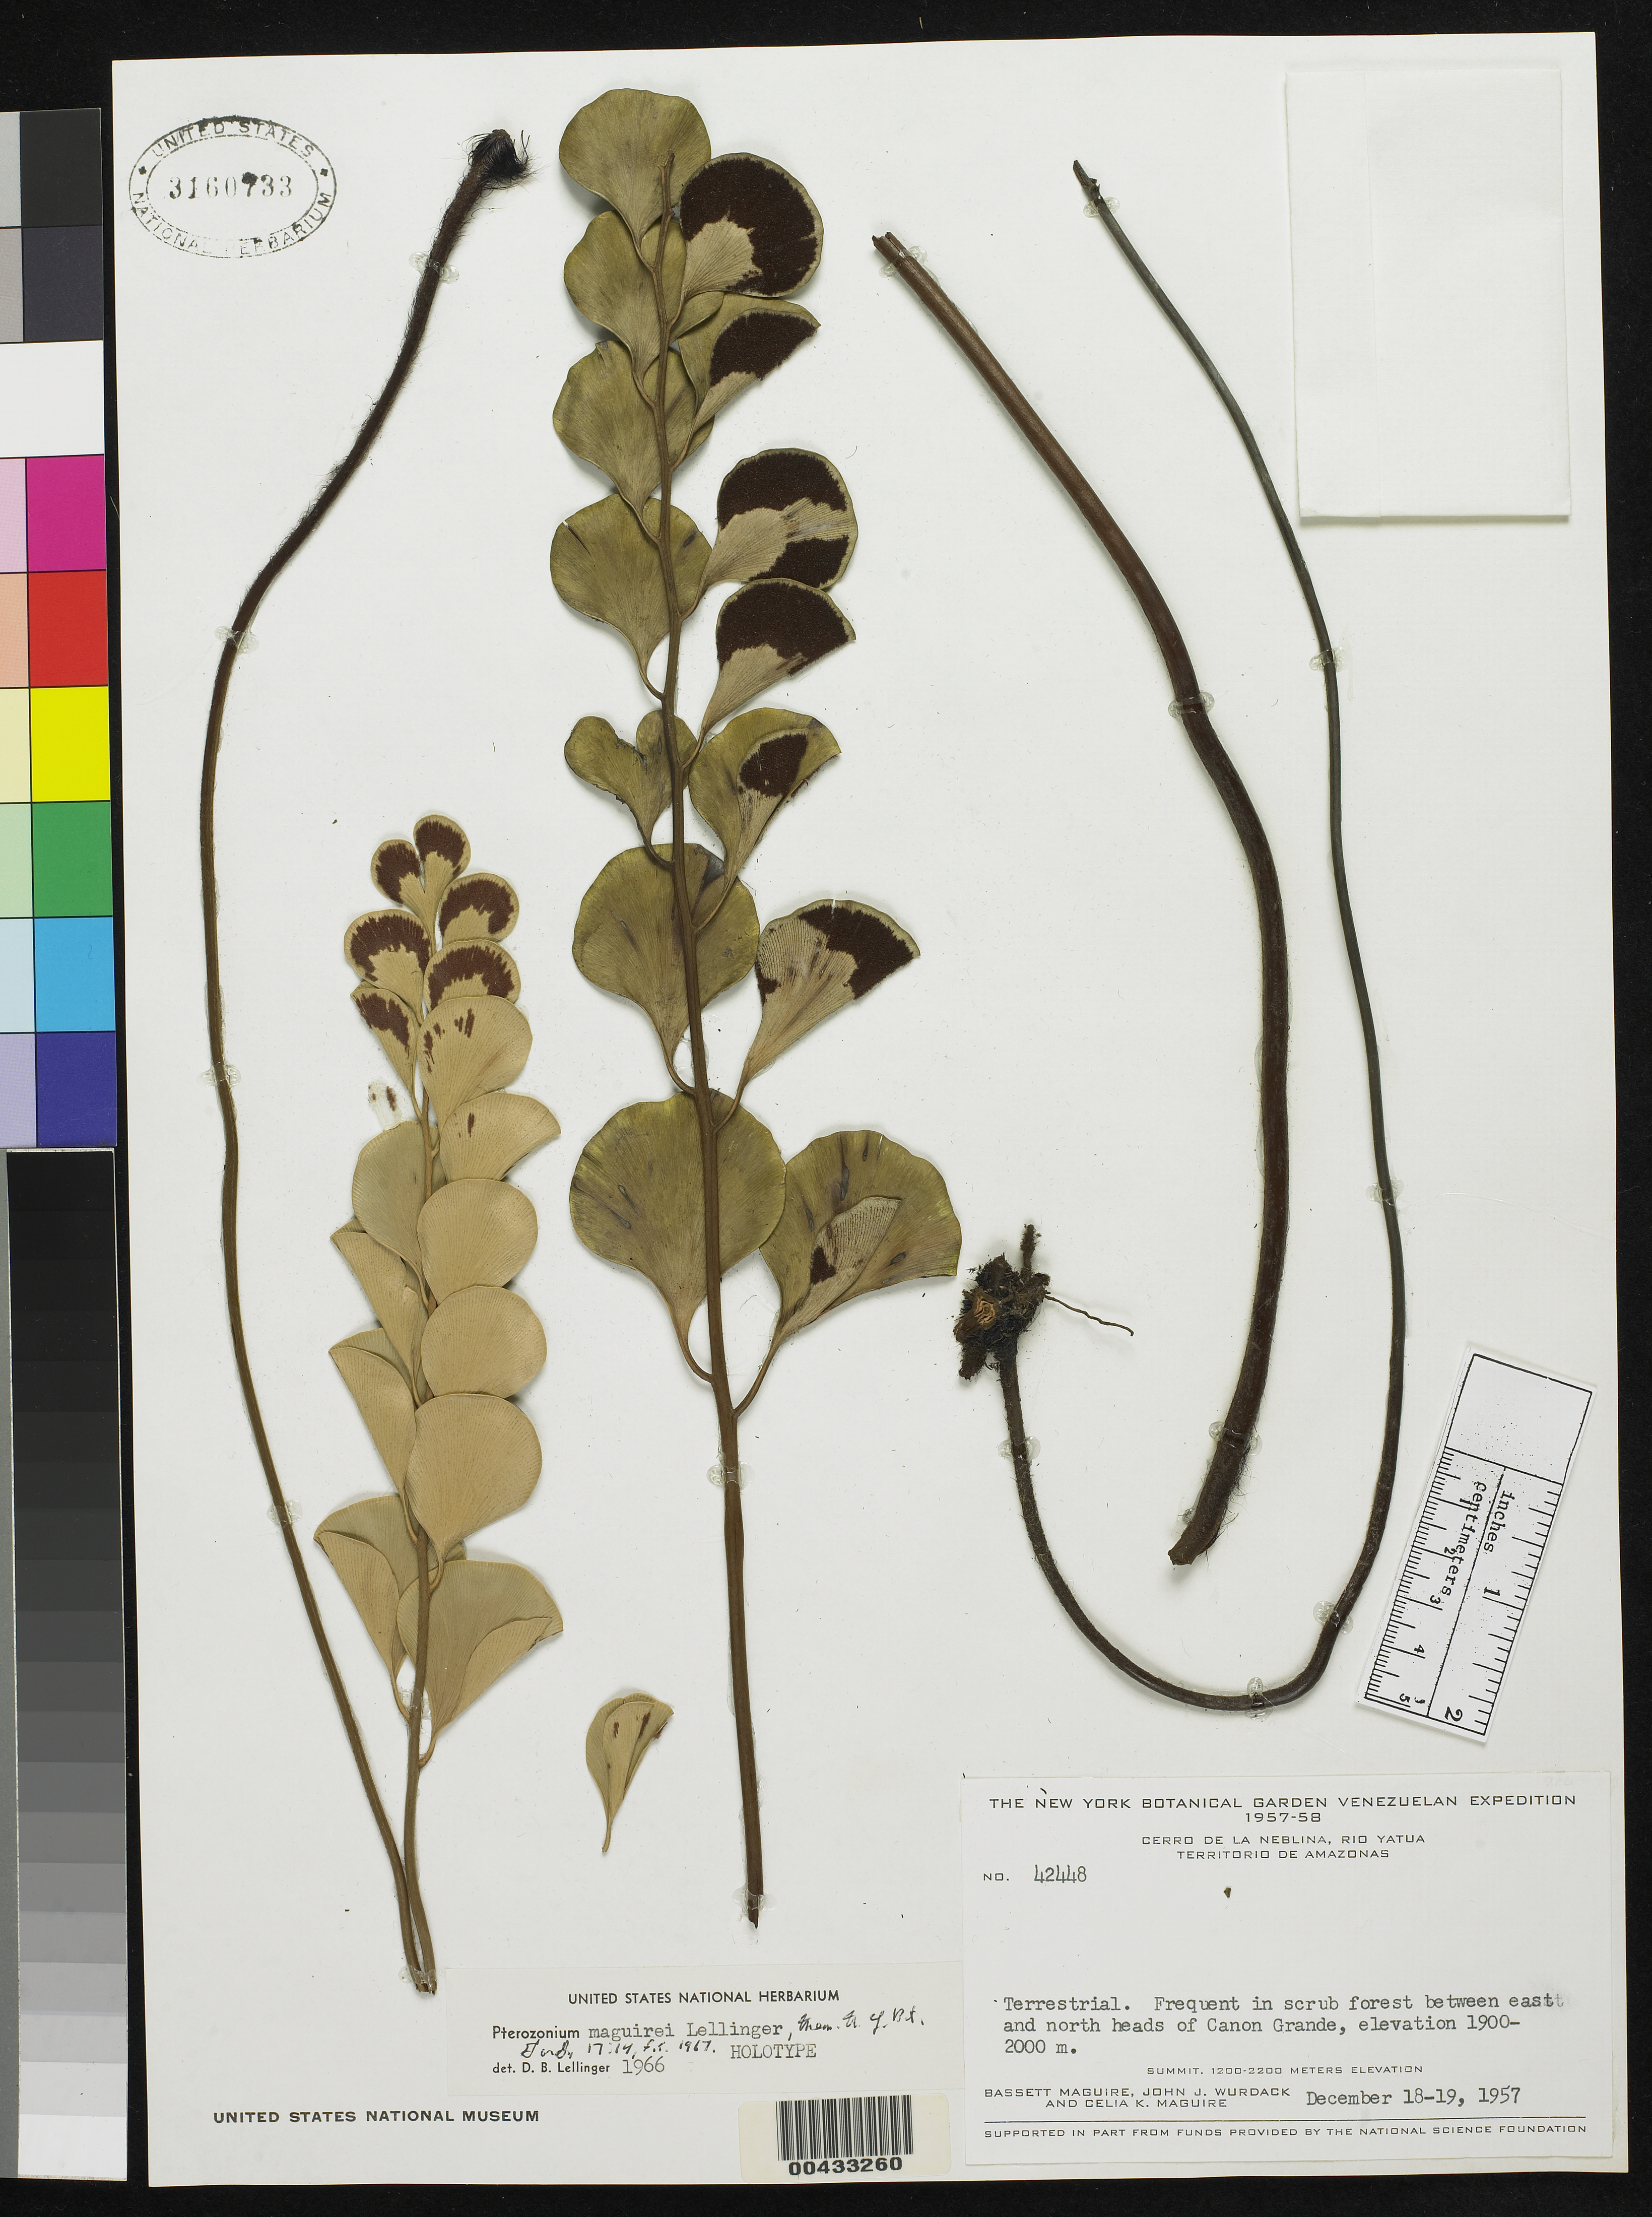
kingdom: Plantae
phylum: Tracheophyta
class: Polypodiopsida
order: Polypodiales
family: Pteridaceae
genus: Pterozonium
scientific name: Pterozonium maguirei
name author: Lellinger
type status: Holotype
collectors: B. Maguire, J. J. Wurdack & C. K. Maguire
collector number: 42448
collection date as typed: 18 Dec 1957 to 19 Dec 1957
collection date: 1957-12-18/1957-12-19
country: Venezuela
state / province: Amazonas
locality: Cerro de La Neblina, Rio Yatua, between E & N heads of Canon Grande.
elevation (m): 1900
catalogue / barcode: US 3160733